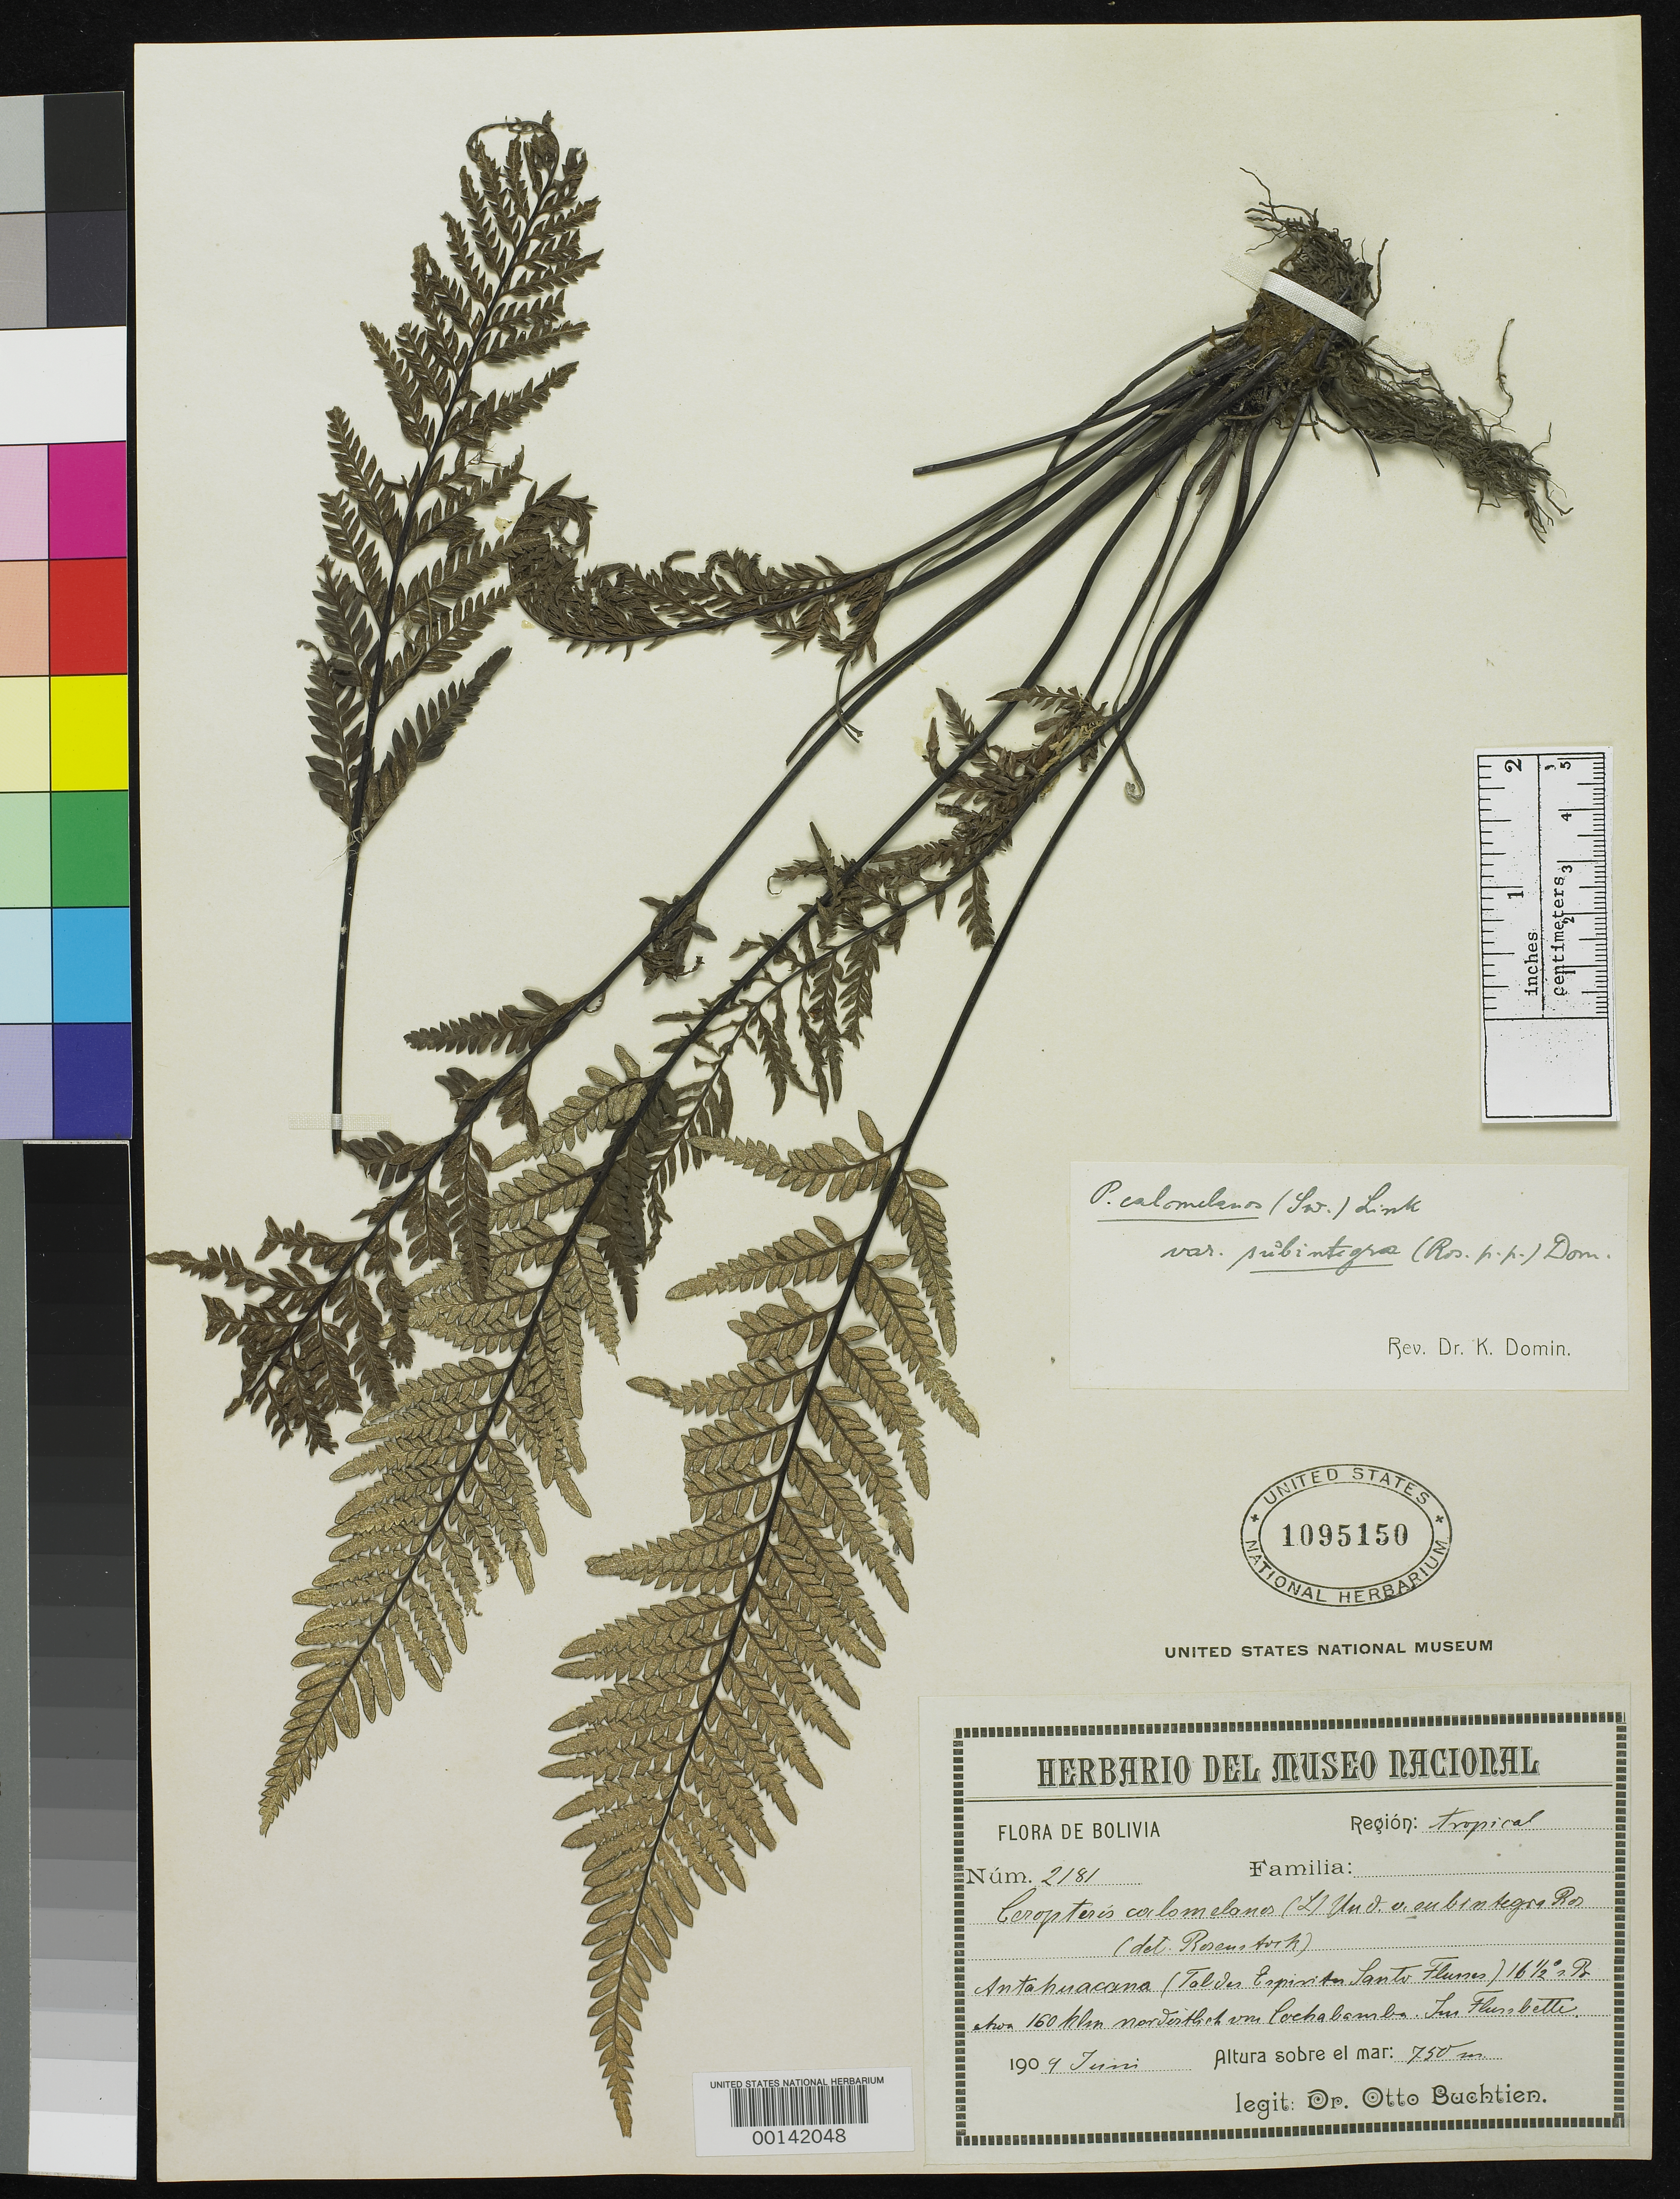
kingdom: Plantae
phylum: Tracheophyta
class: Polypodiopsida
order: Polypodiales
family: Pteridaceae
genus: Pityrogramma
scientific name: Pityrogramma calomelanos var. subintegra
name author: Domin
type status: Holotype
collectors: O. Buchtien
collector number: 2181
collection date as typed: Jun 1909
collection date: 1909-06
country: Bolivia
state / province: Cochabamba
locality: Antahuacana.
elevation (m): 750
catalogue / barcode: US 1095150